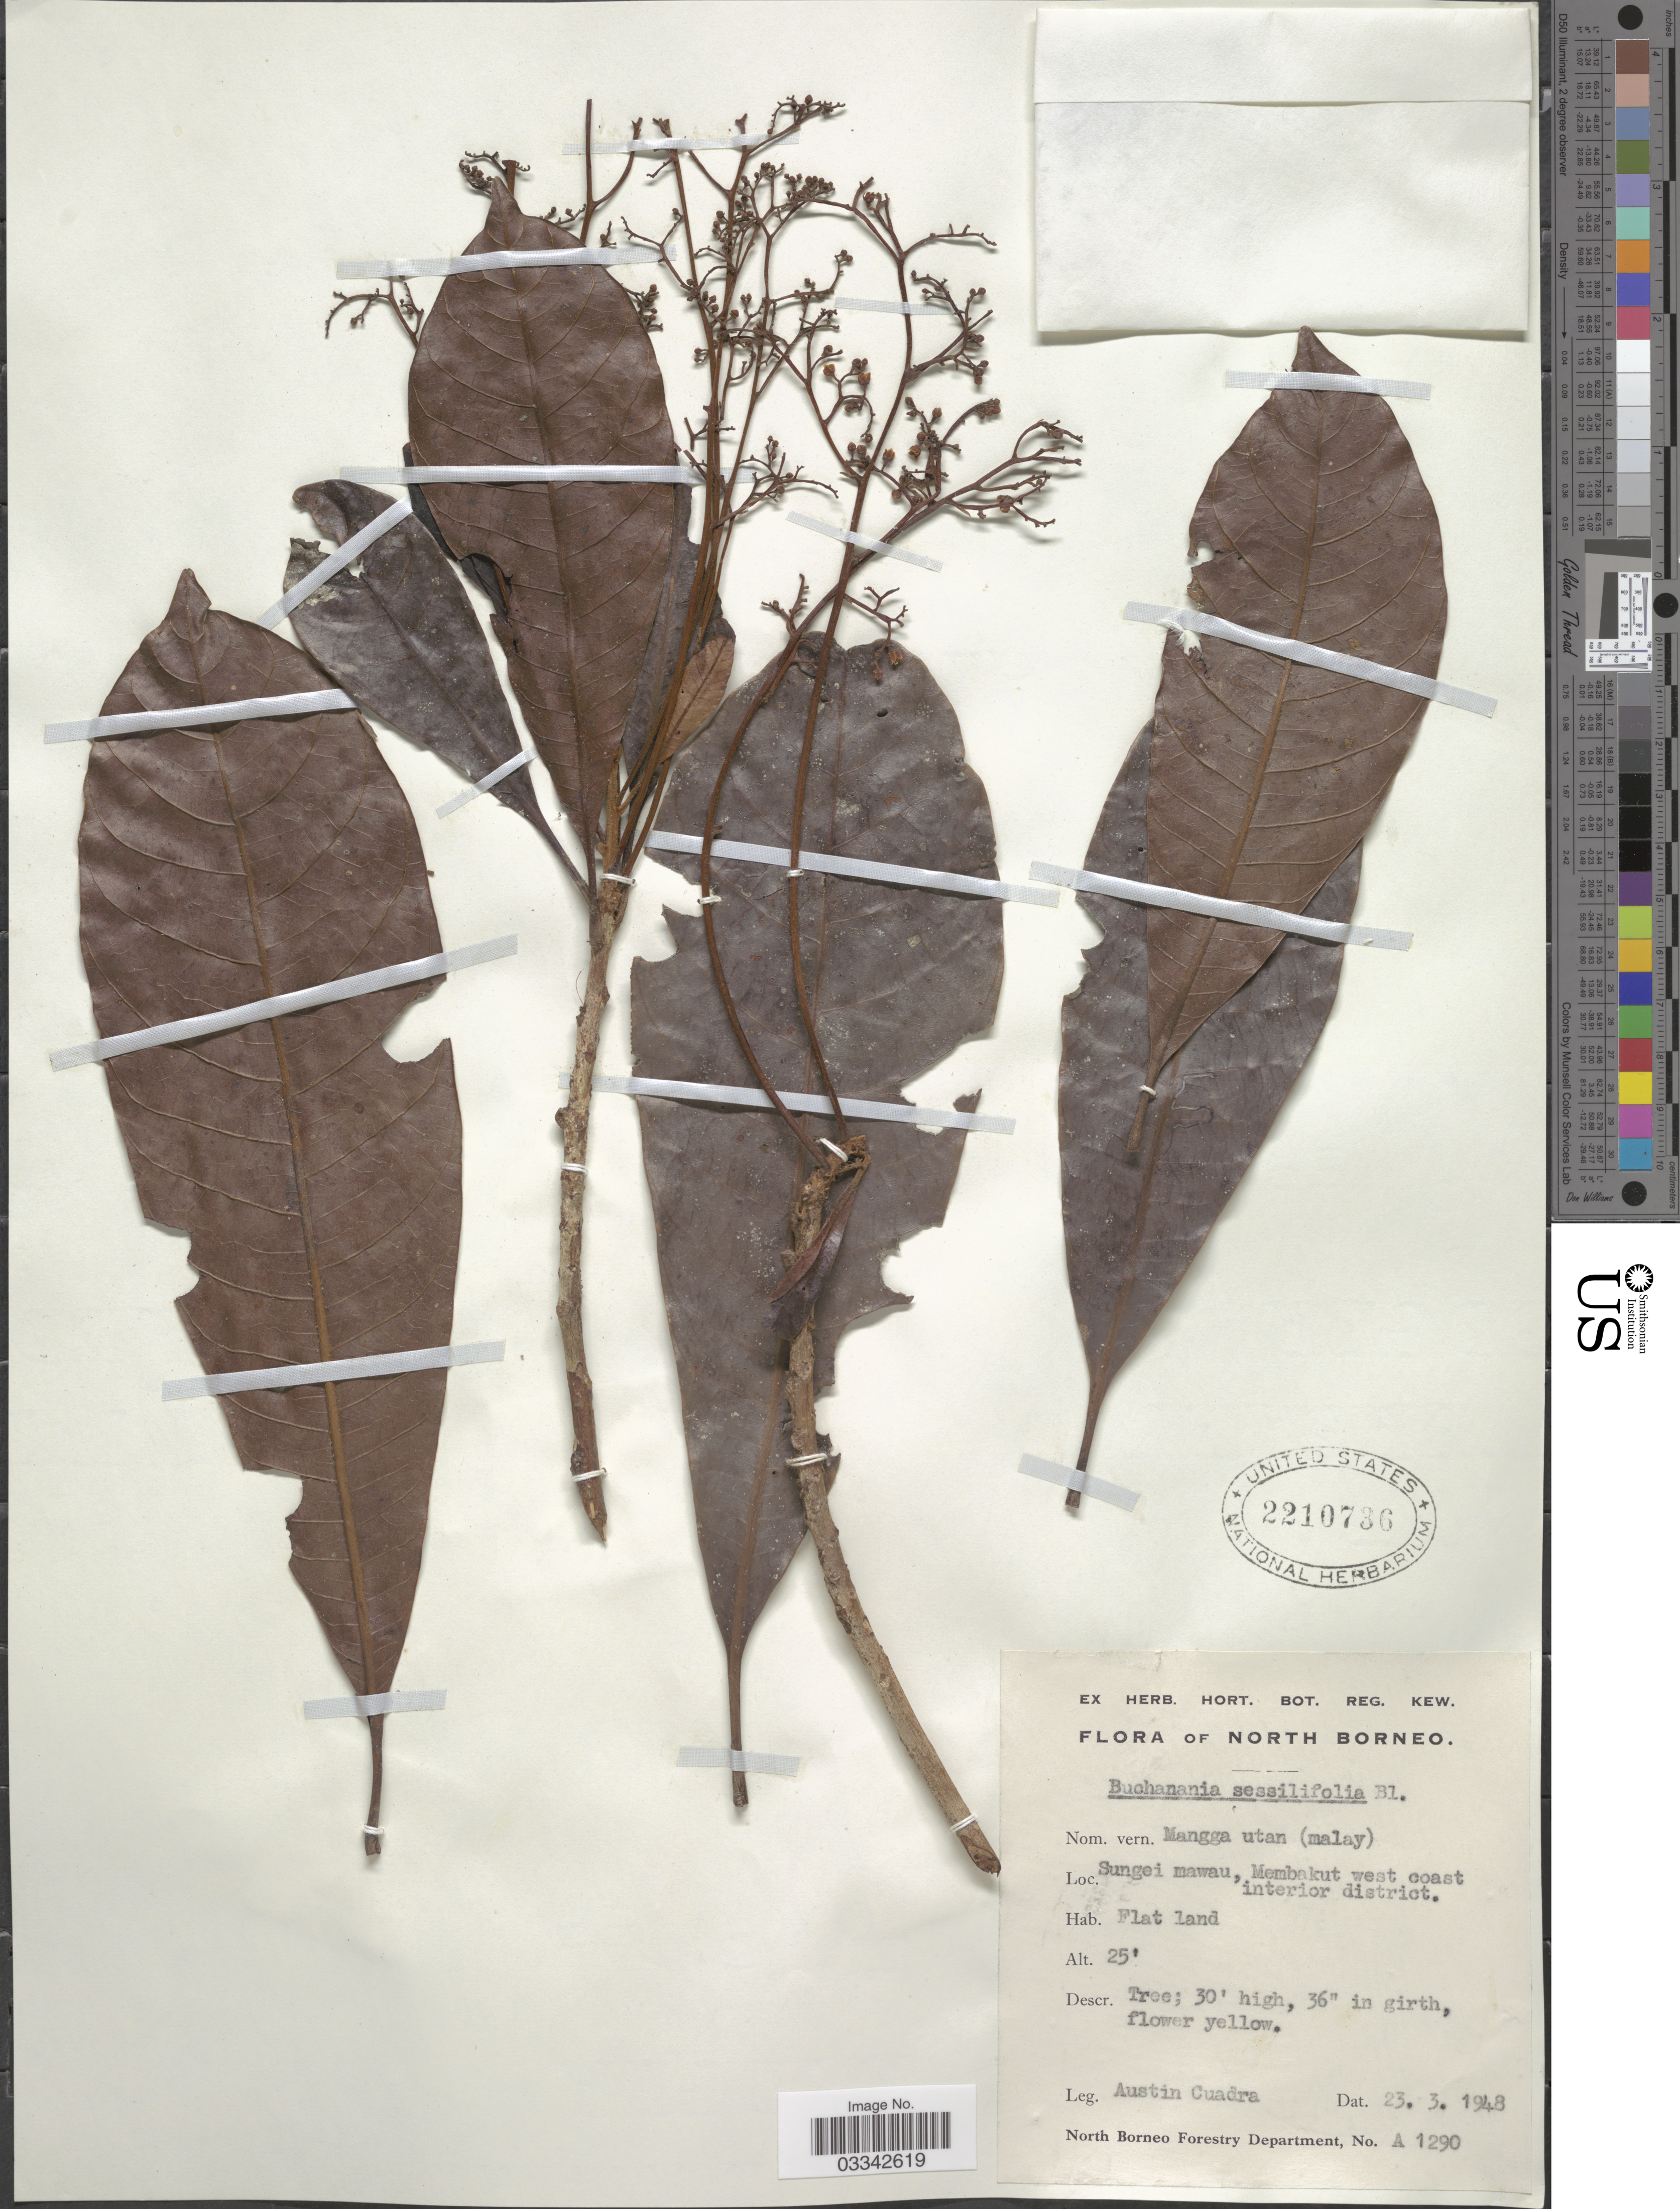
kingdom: Plantae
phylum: Tracheophyta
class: Magnoliopsida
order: Sapindales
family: Anacardiaceae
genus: Buchanania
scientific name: Buchanania sessifolia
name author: Blume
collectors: A. Cuadra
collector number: A 1290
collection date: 1948-03-23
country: Malaysia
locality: North Borneo. Sungei mawau, Membakut west coast interior district.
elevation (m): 8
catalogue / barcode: US 2210736